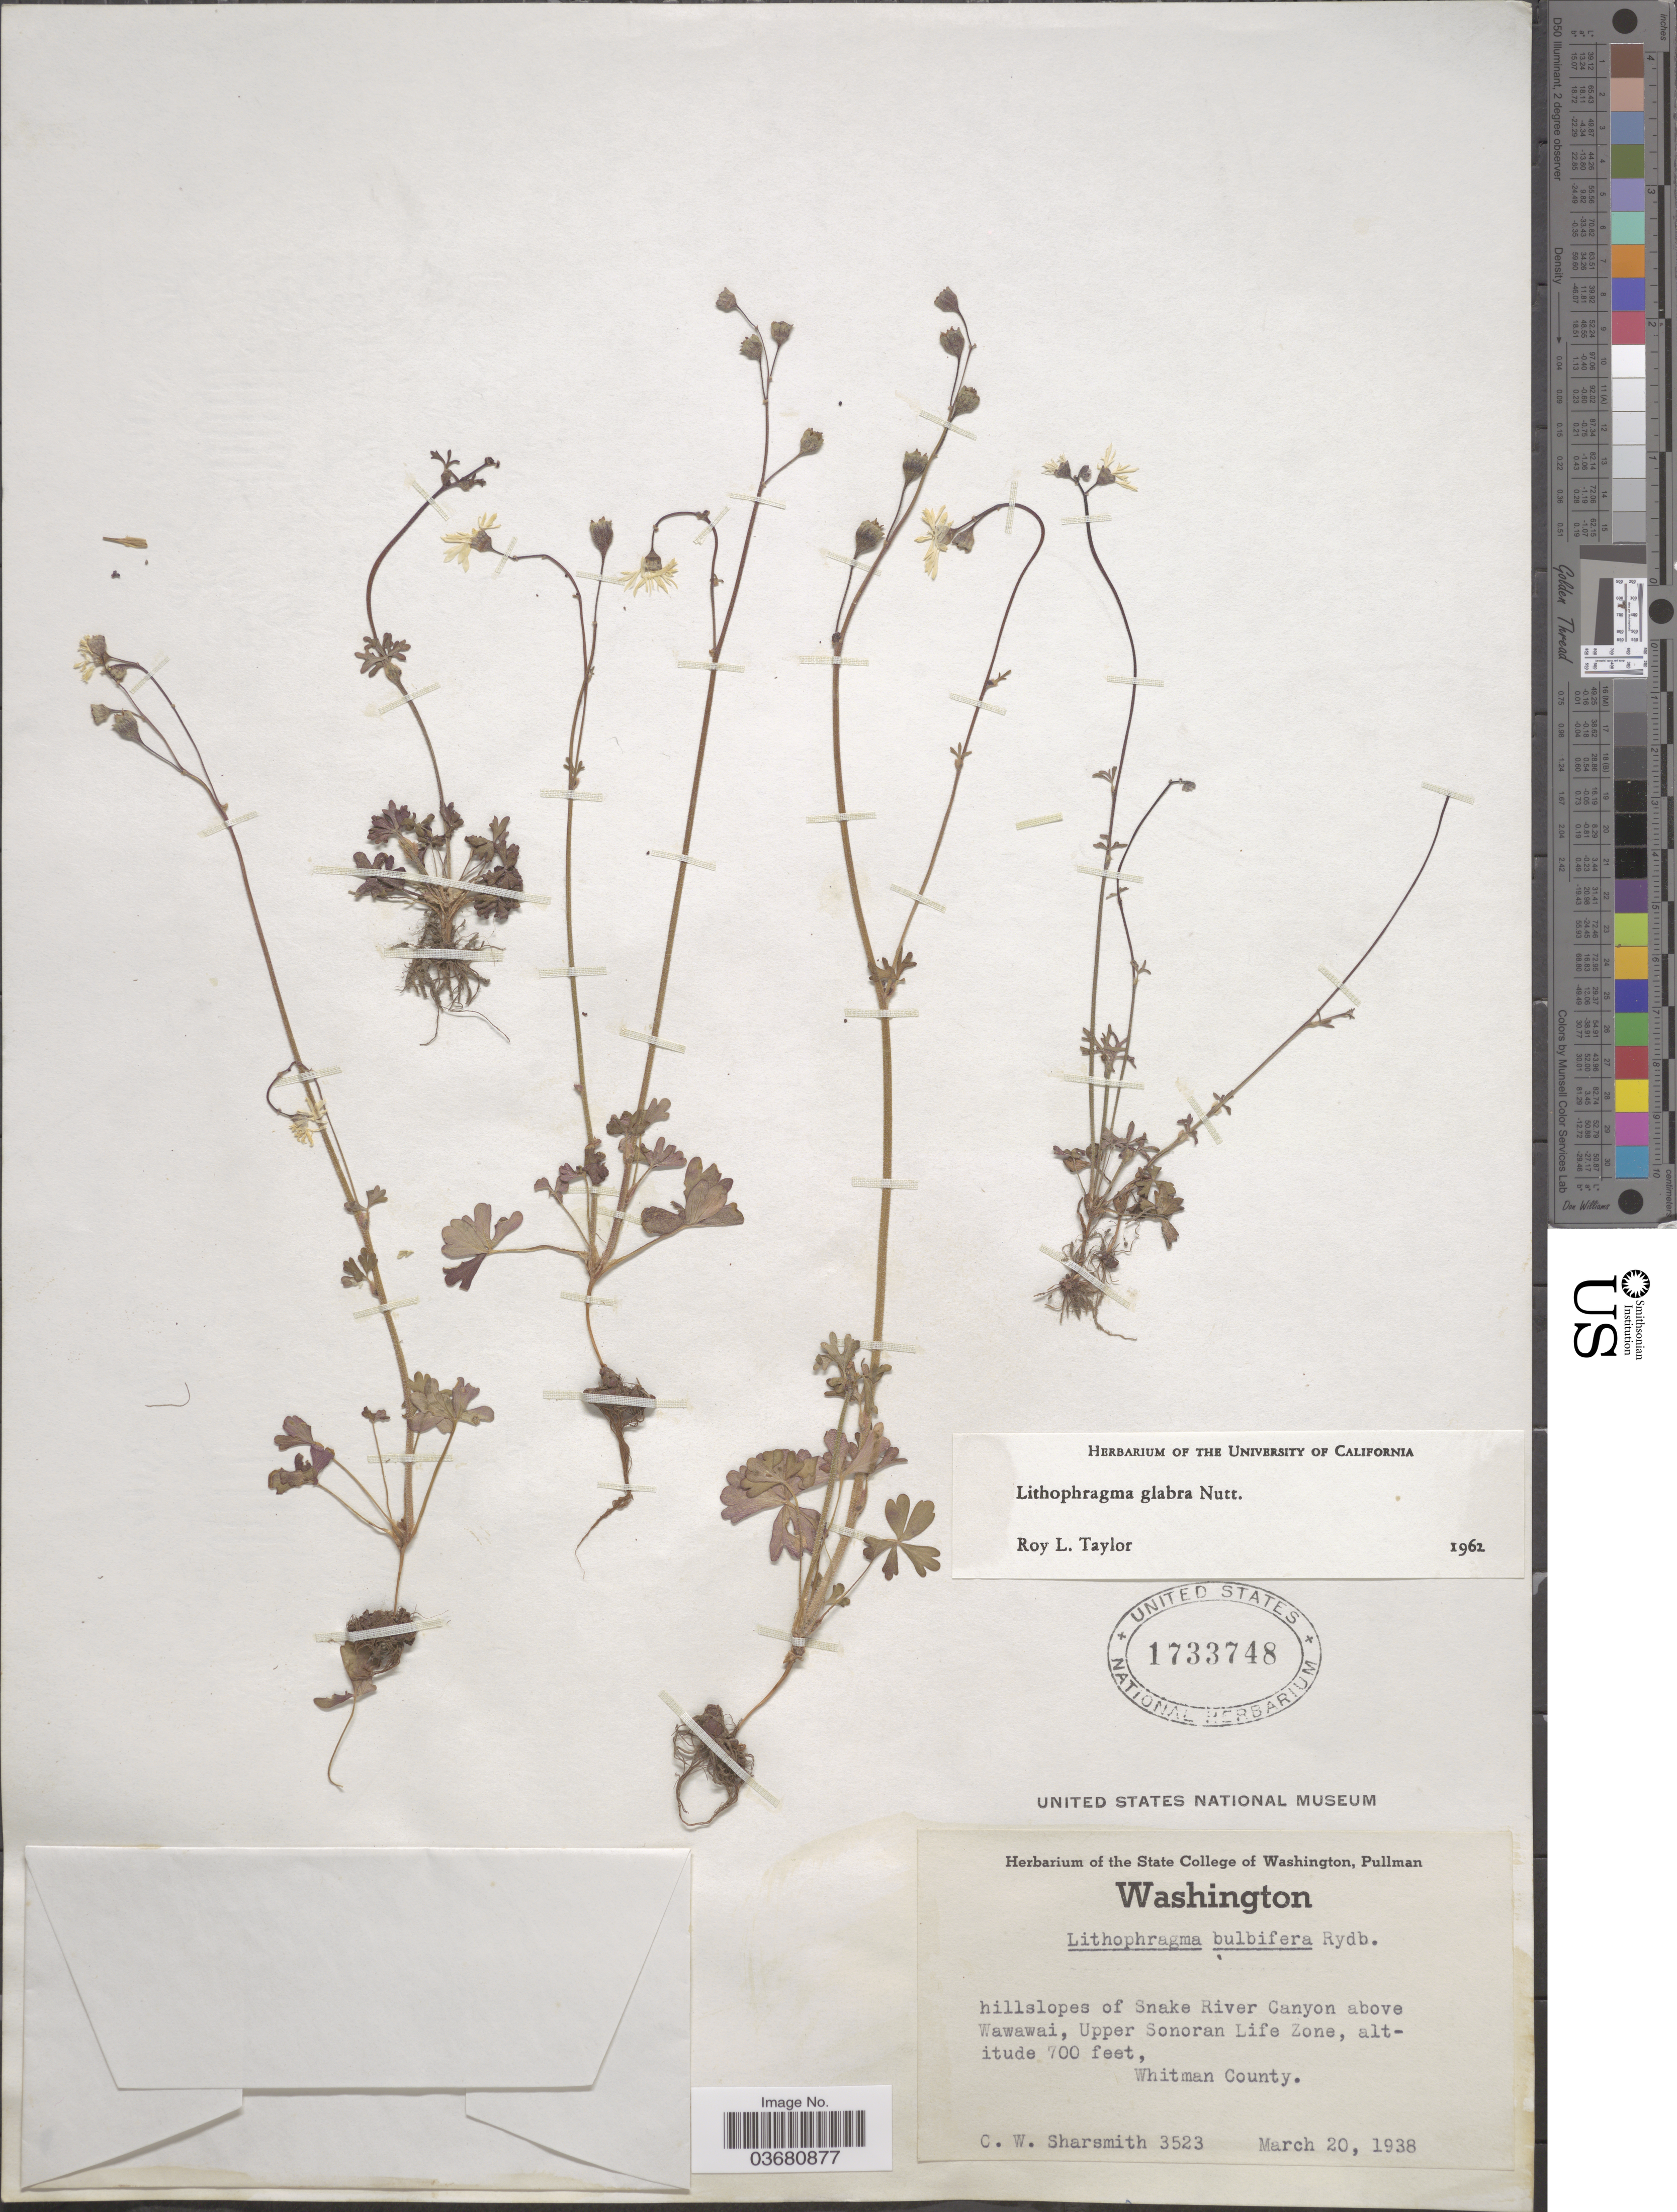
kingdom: Plantae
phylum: Tracheophyta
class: Magnoliopsida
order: Saxifragales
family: Saxifragaceae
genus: Lithophragma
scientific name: Lithophragma glabrum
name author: Nutt.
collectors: C. Sharsmith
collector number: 3523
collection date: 1938-03-20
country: United States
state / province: Washington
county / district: Whitman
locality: Hillslopes of Snake River Canyon above Wawawai, Upper Sonoran Life Zone. Whitman County.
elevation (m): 213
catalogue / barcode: US 1733748